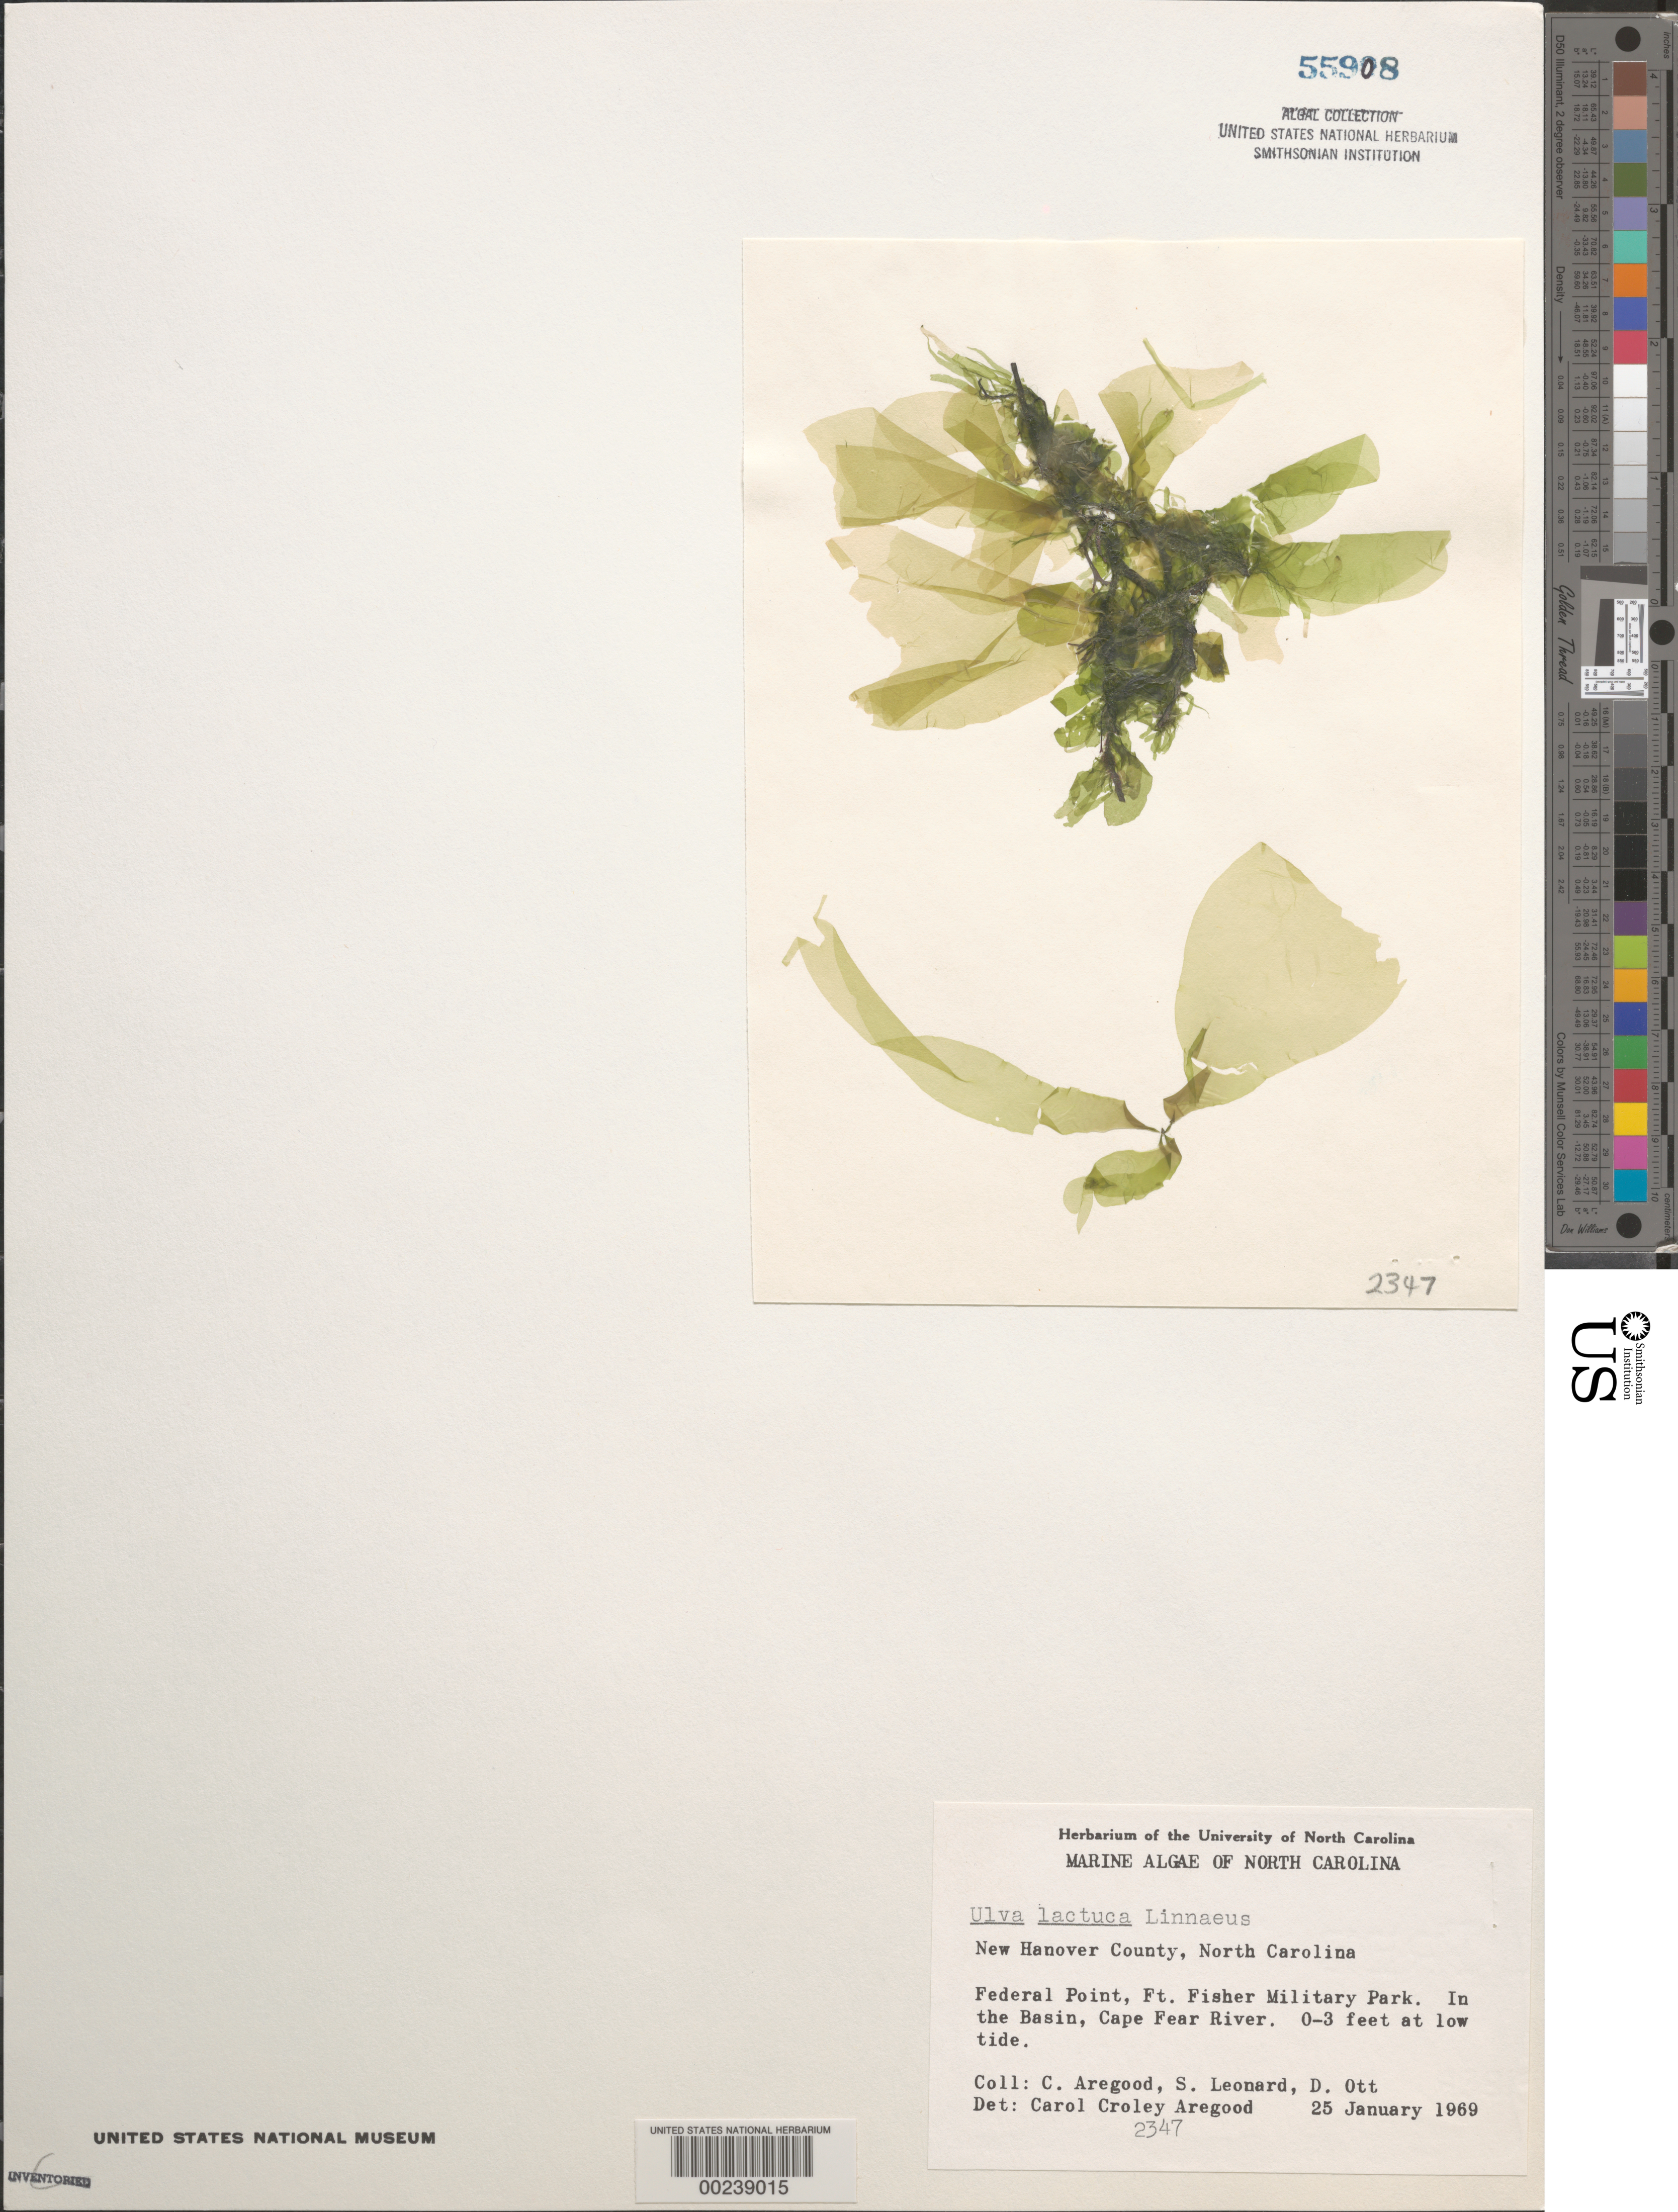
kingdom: Plantae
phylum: Chlorophyta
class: Ulvophyceae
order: Ulvales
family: Ulvaceae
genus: Ulva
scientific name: Ulva lactuca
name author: L.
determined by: Aregood, C. C.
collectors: C. Aregood, S. Leonard & D. Ott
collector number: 2347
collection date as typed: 25 Jan 1969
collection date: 1969-01-25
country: United States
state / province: North Carolina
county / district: New Hanover County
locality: Federal Point, Fort Fisher Military Park, Basin, Cape Fear River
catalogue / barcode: US 55908